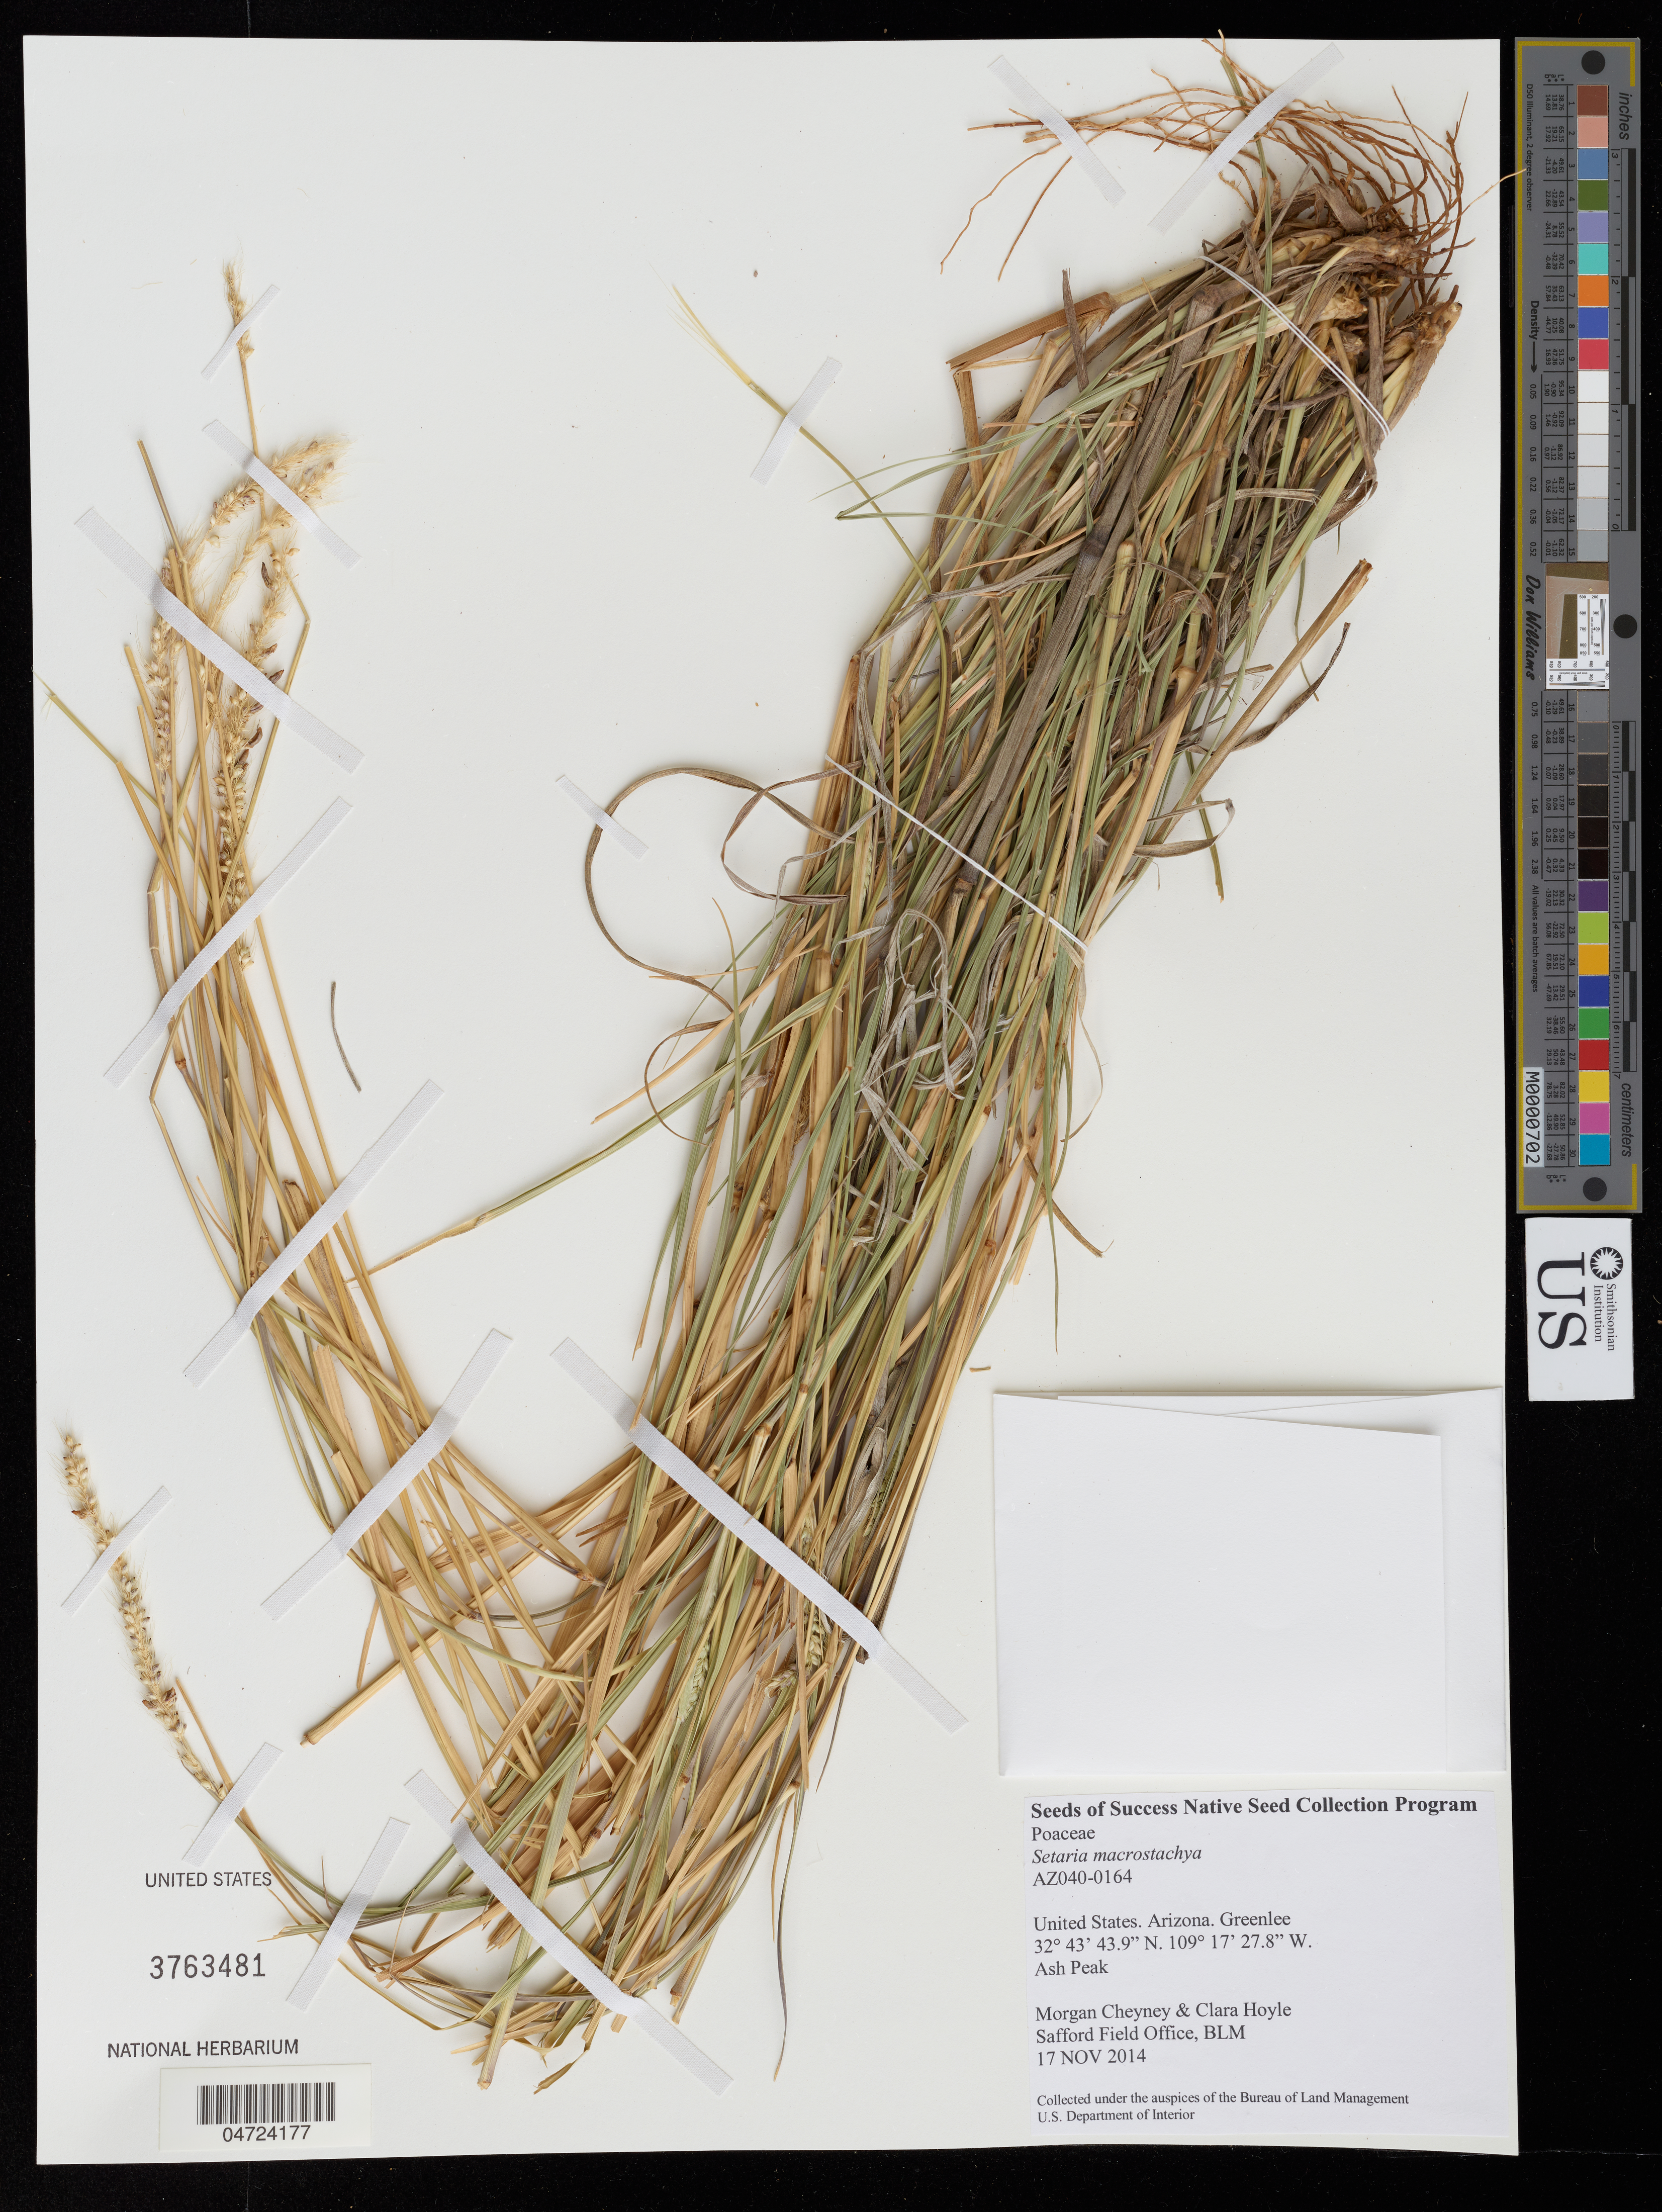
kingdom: Plantae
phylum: Tracheophyta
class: Liliopsida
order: Poales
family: Poaceae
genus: Setaria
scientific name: Setaria macrostachya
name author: Kunth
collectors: M. Cheyney & C. Hoyle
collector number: AZ040-0164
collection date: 2014-11-17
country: United States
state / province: Arizona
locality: Greenlee. Ash Peak.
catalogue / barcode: US 3763481